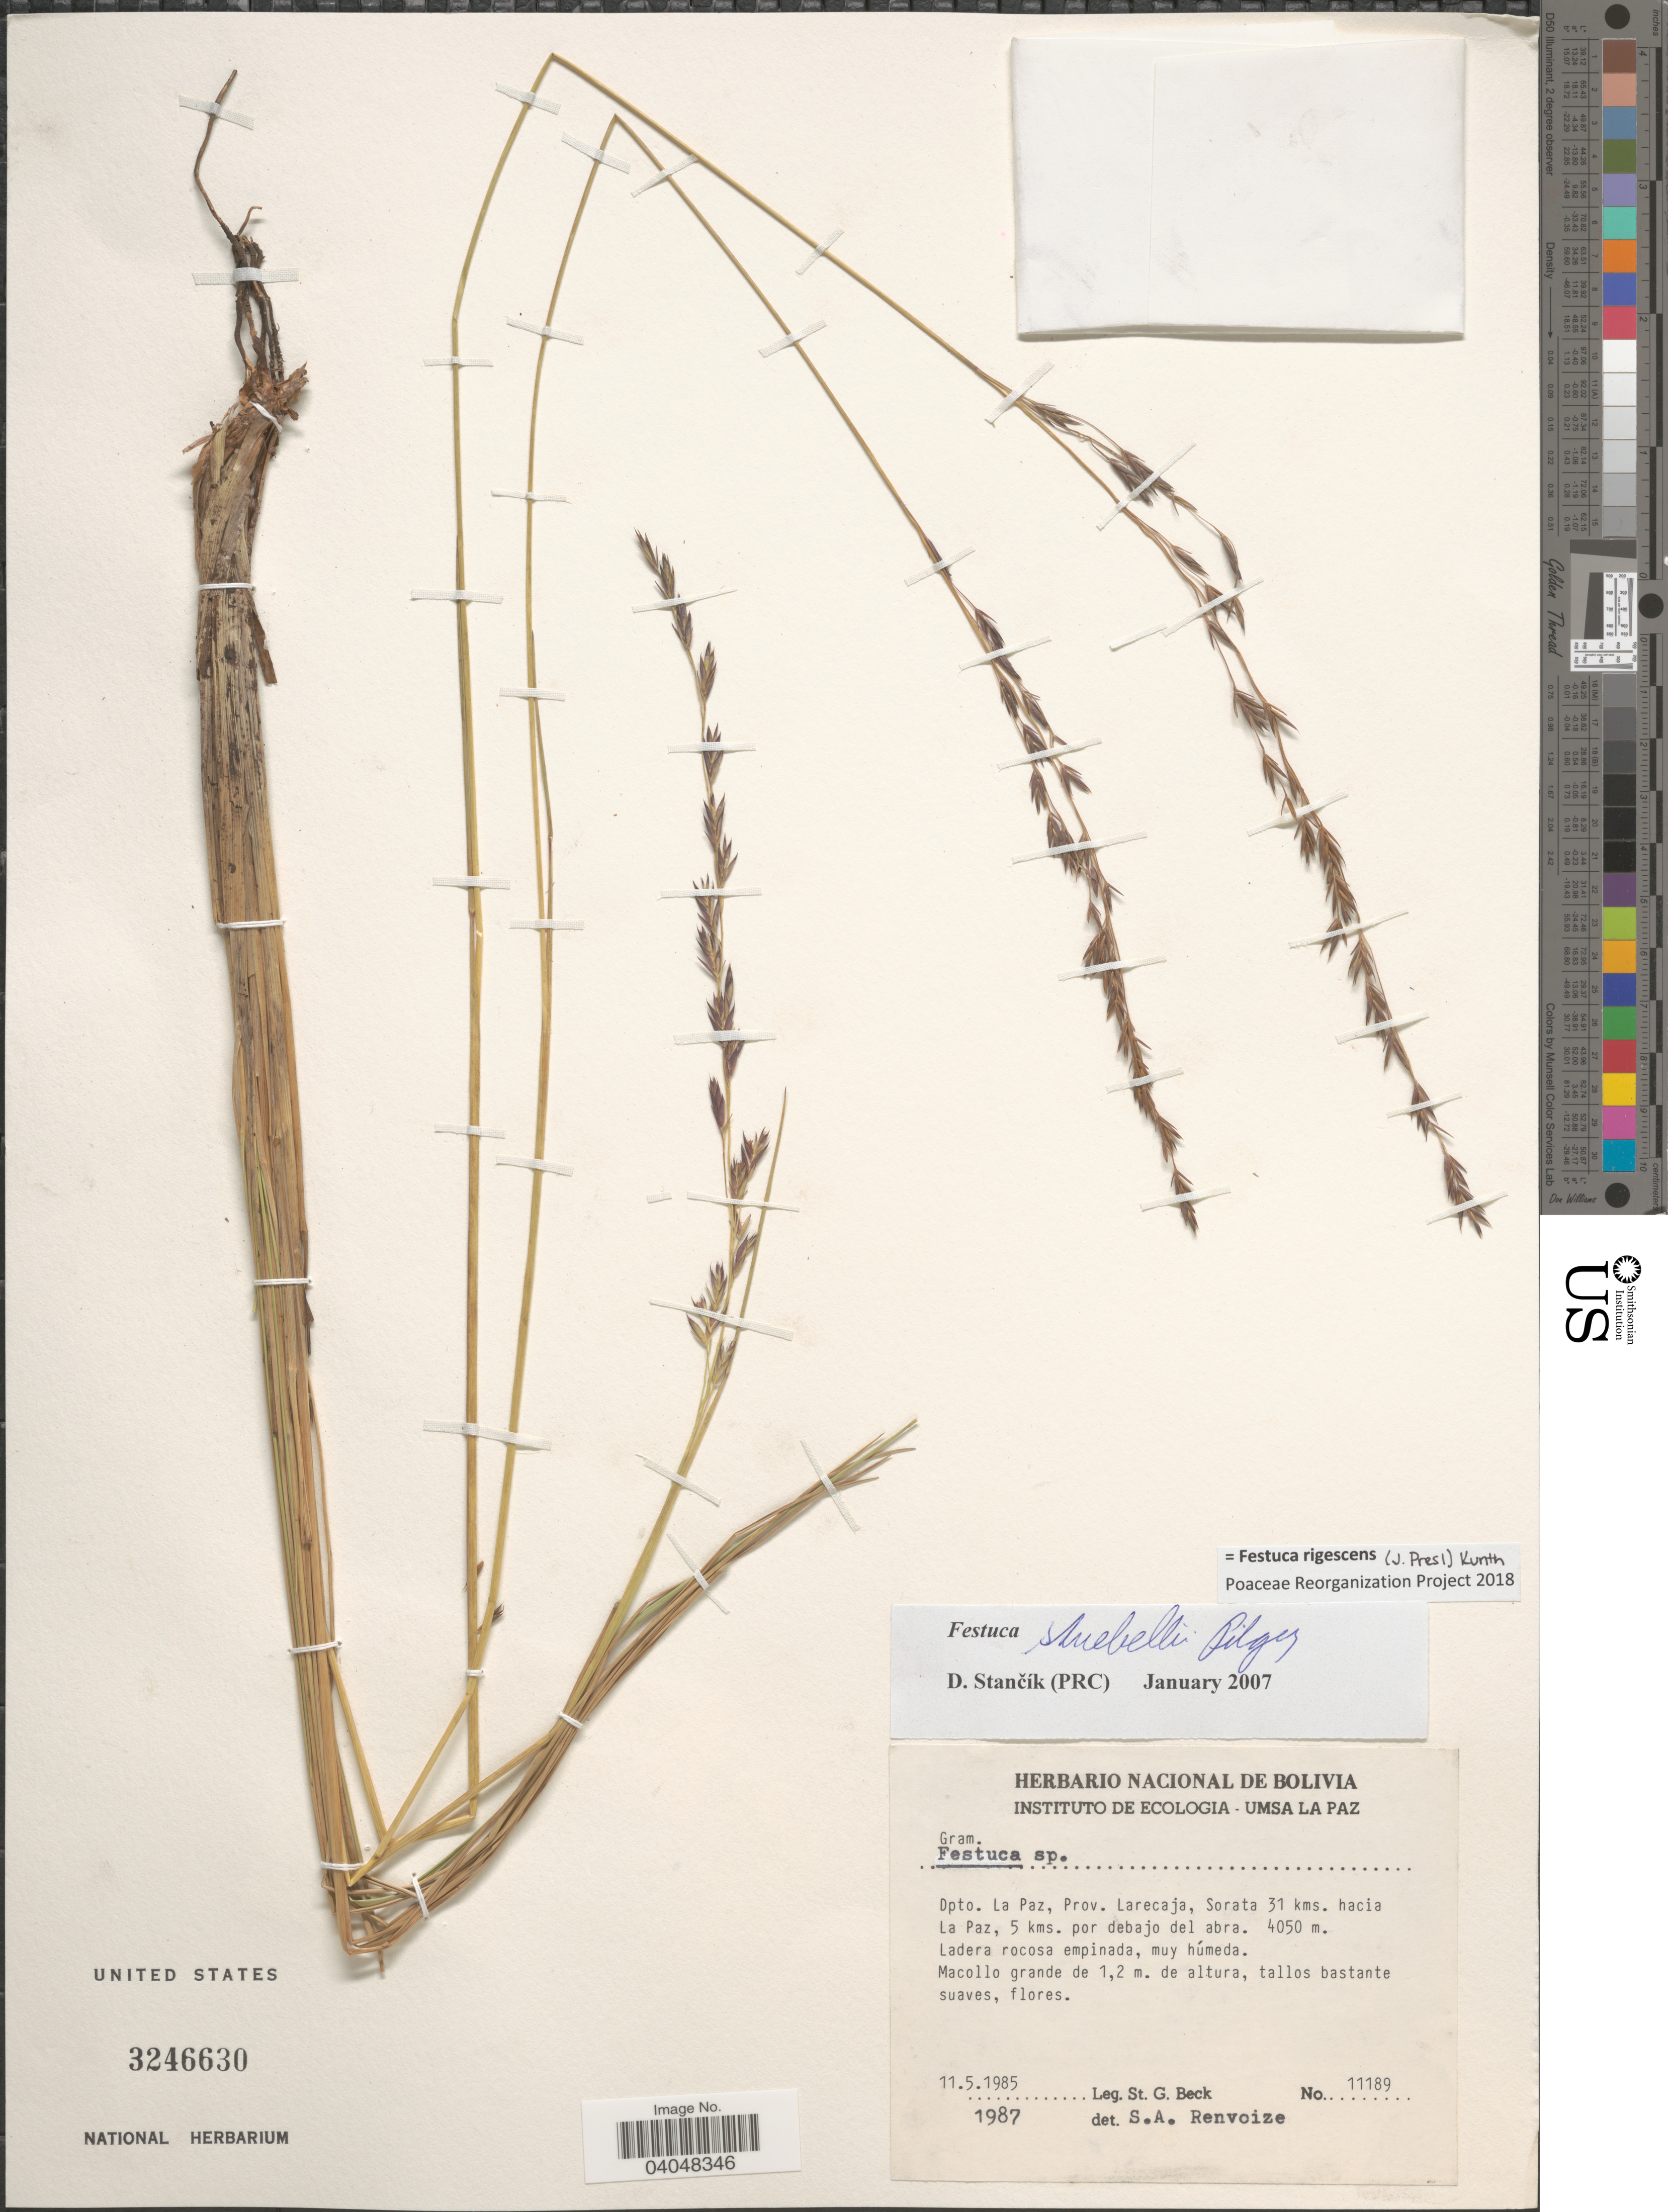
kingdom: Plantae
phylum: Tracheophyta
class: Liliopsida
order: Poales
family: Poaceae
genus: Festuca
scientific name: Festuca rigescens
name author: (J. Presl) Kunth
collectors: S. G. Beck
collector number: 11189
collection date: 1985-05-11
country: Bolivia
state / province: La Paz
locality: Dpto. La Paz, Prov. Larecaja, Sorata 31 kms. hacia La Paz, 5 kms. por debajo del abra.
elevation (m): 4050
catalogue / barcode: US 3246630